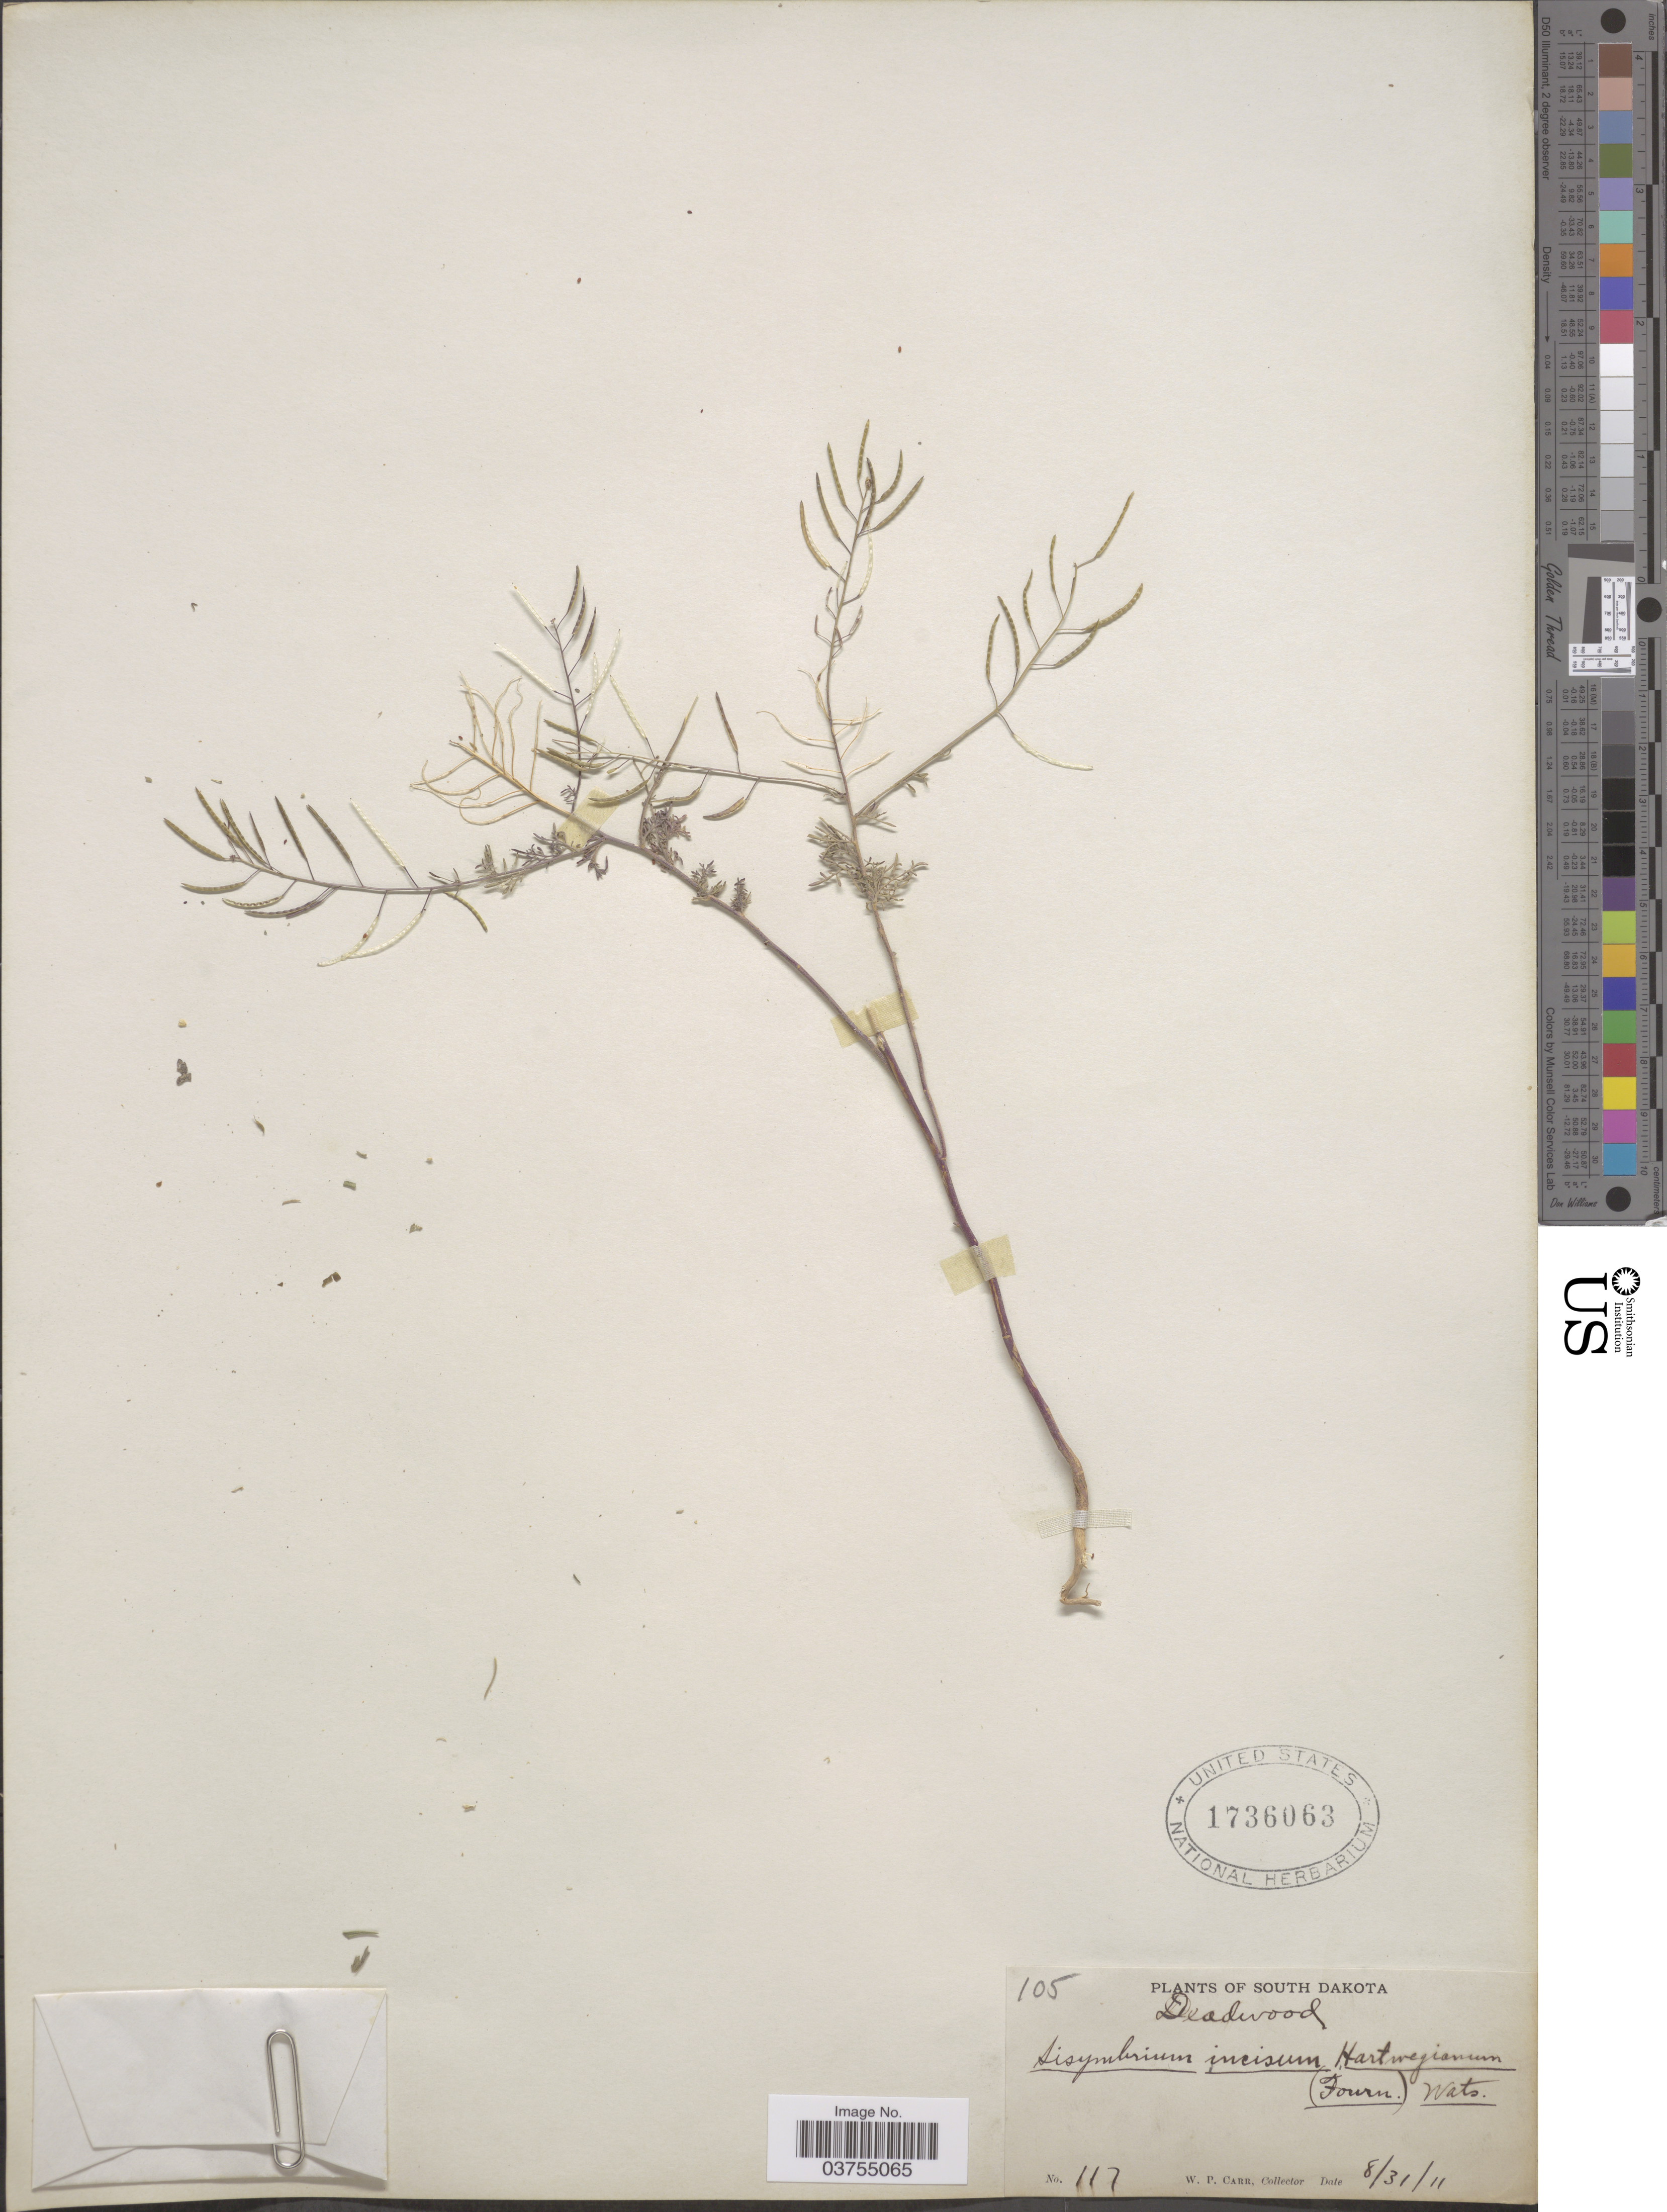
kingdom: Plantae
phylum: Tracheophyta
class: Magnoliopsida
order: Brassicales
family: Brassicaceae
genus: Descurainia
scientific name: Descurainia richardsonii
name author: (C.A. Mey.) O.E. Schulz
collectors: W. Carr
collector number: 117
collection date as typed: Transcribed d/m/y: 31/8/11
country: United States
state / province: South Dakota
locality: Deadwood.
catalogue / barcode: US 1736063